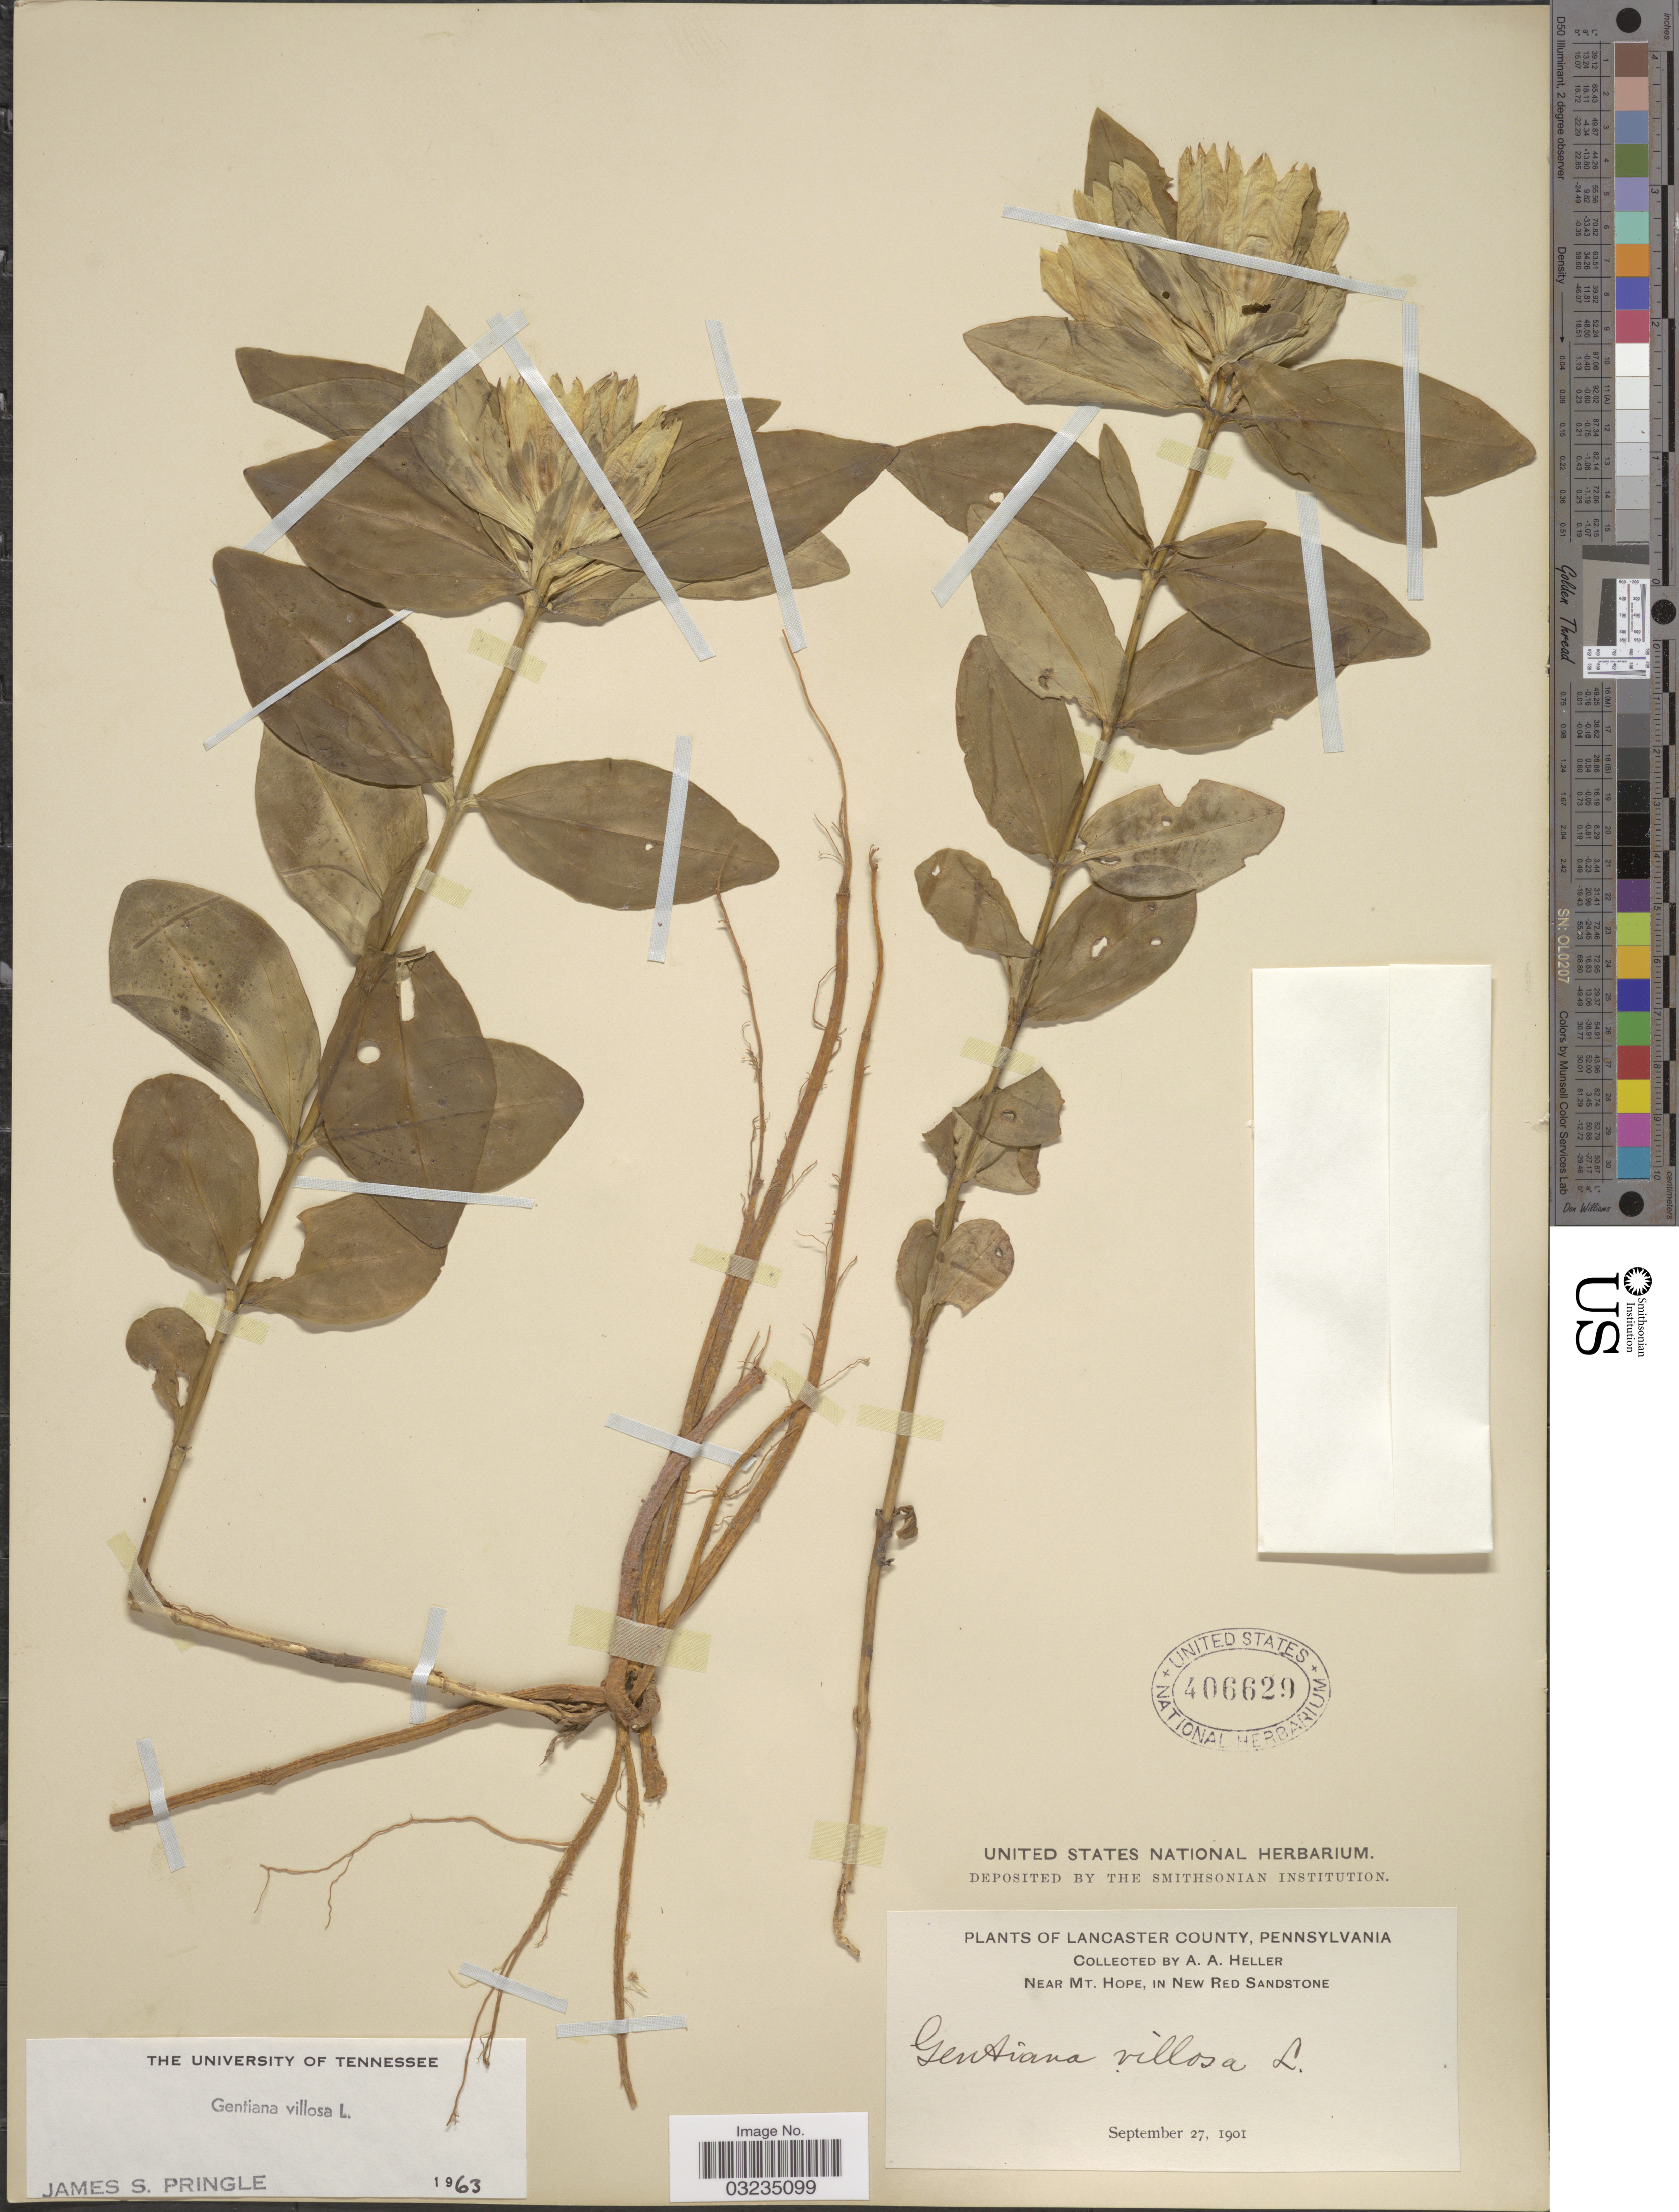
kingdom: Plantae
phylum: Tracheophyta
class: Magnoliopsida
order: Gentianales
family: Gentianaceae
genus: Gentiana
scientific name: Gentiana villosa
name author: L.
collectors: A. A. Heller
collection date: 1901-09-27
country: United States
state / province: Pennsylvania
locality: Lancaster County. Near Mt. Hope, in New Red Sandstone.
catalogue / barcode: US 406629